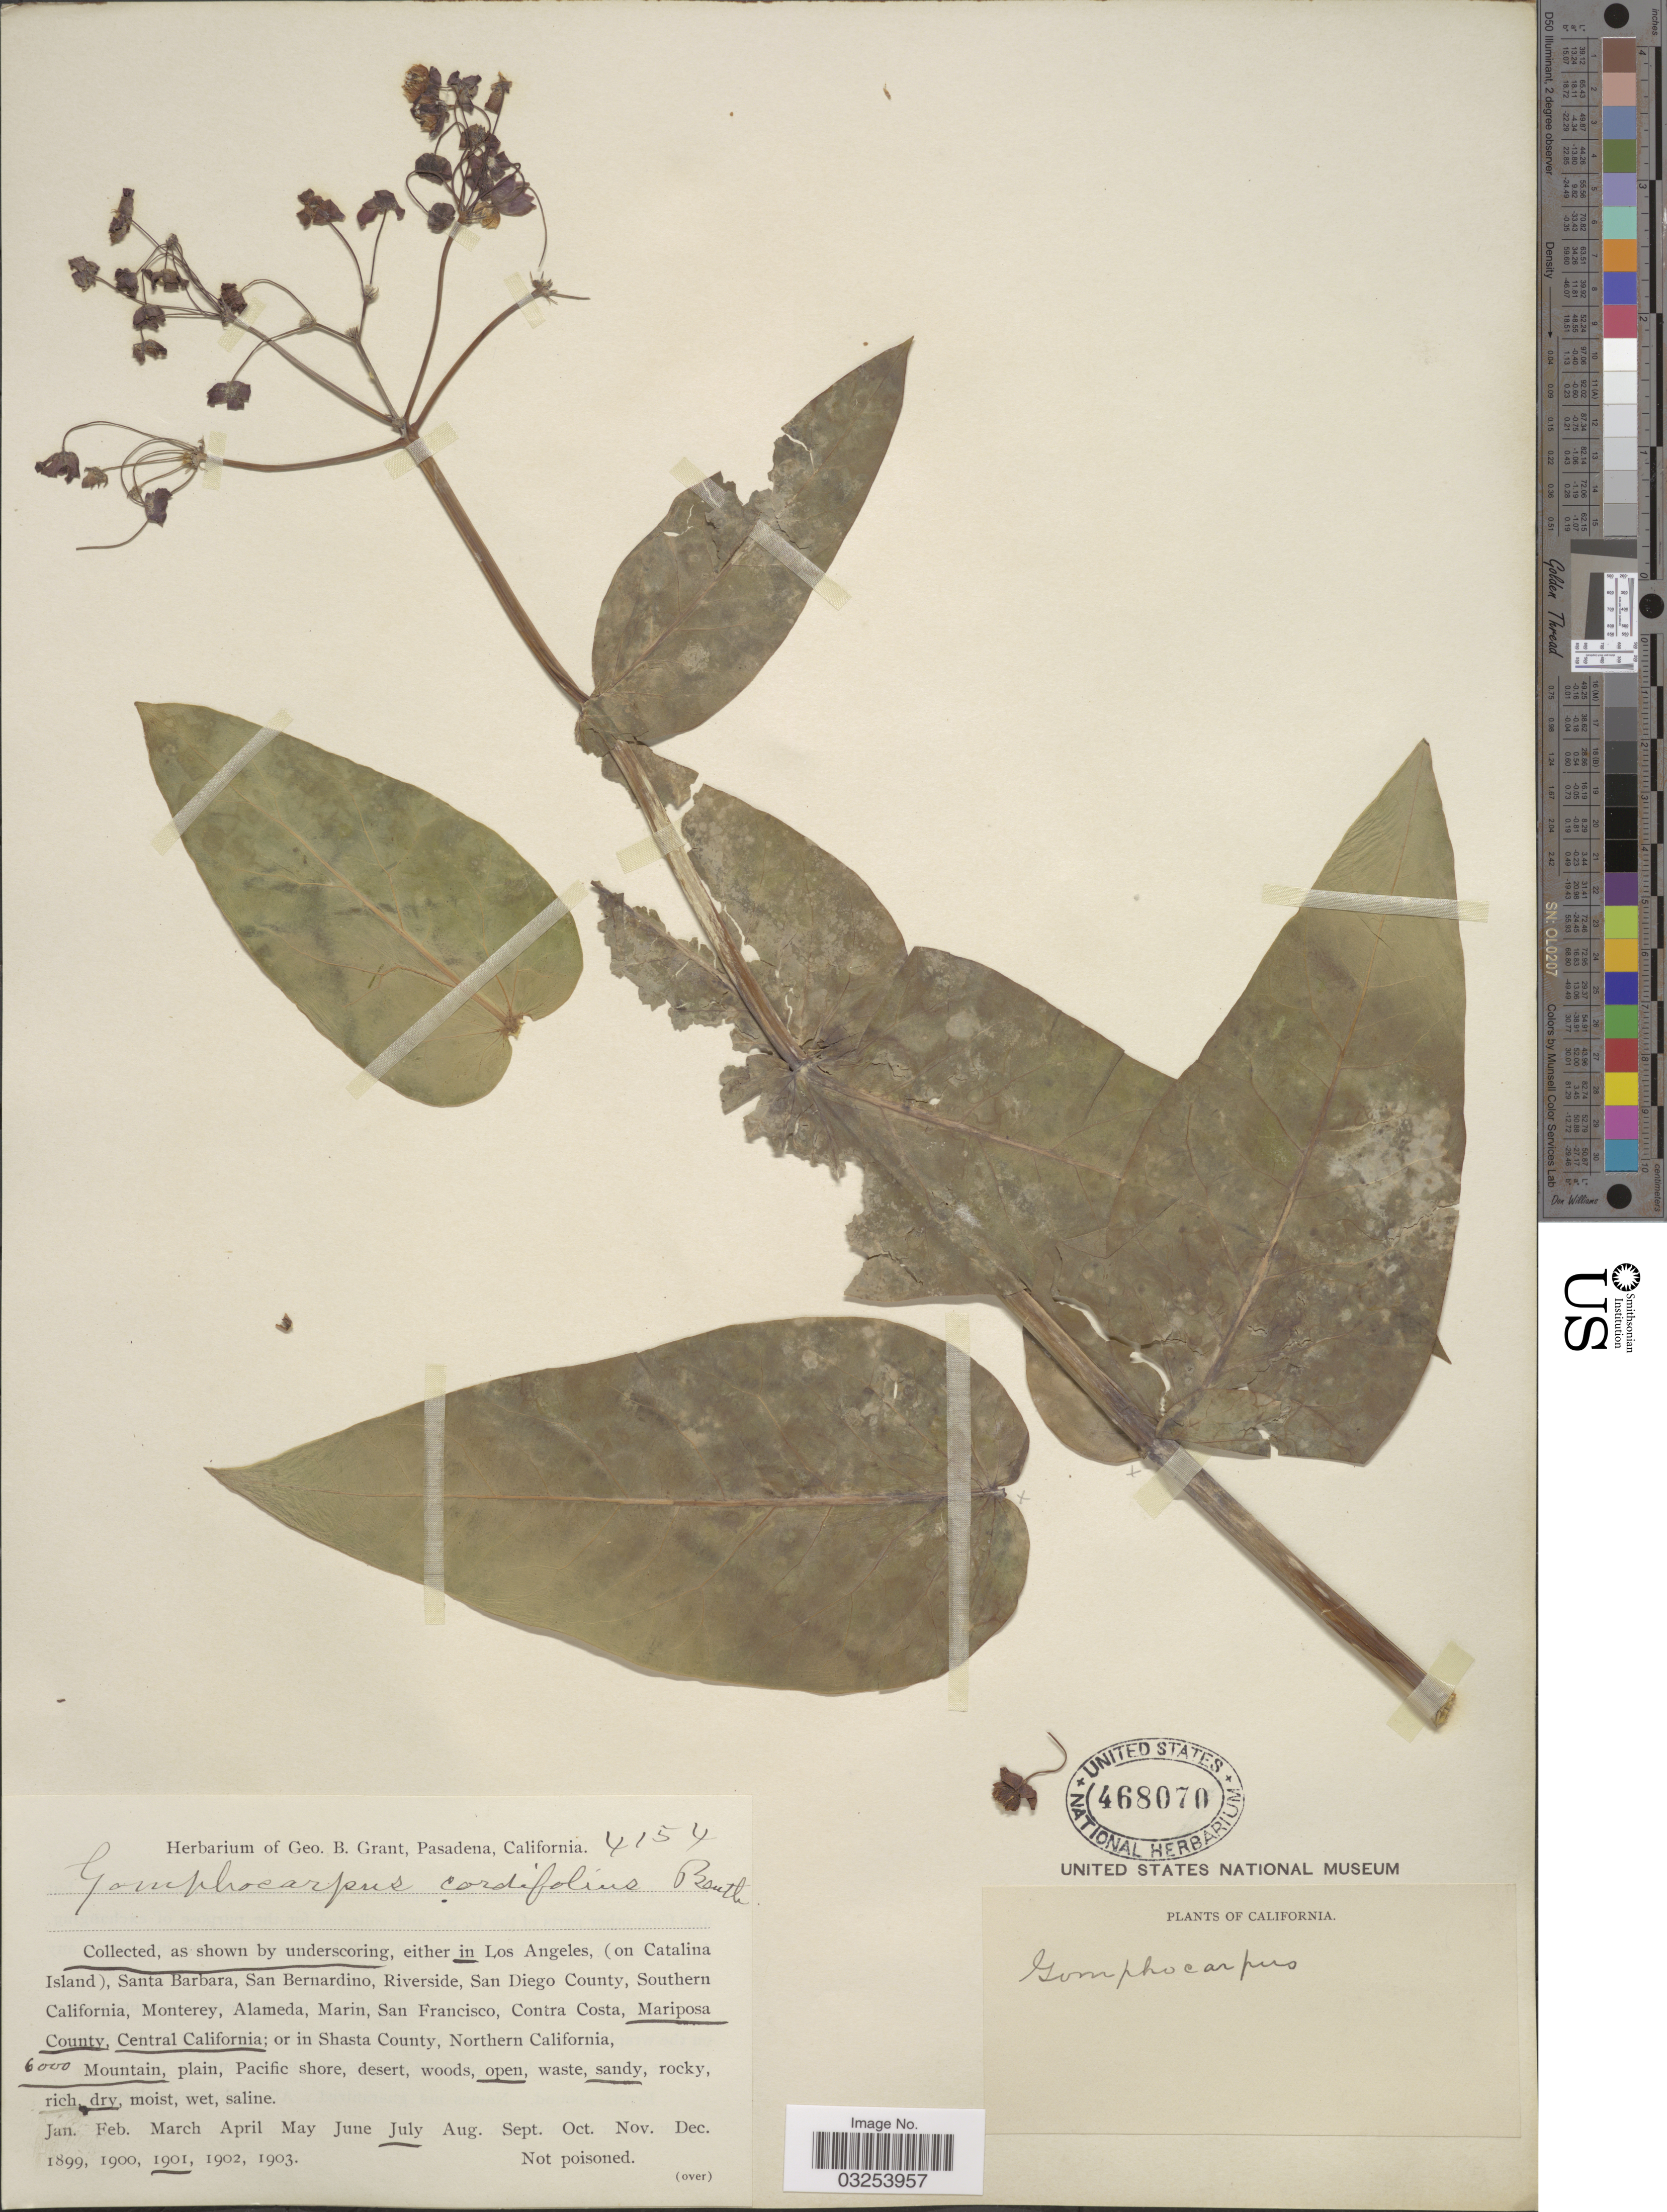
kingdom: Plantae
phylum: Tracheophyta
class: Magnoliopsida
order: Gentianales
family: Apocynaceae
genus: Asclepias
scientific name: Asclepias cordifolia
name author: (Benth.) Jeps.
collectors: ex herb. Geo. B. Grant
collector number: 4154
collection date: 1901-07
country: United States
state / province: California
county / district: Mariposa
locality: In Mariposa County, Central California. Mountain.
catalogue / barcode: US 468070